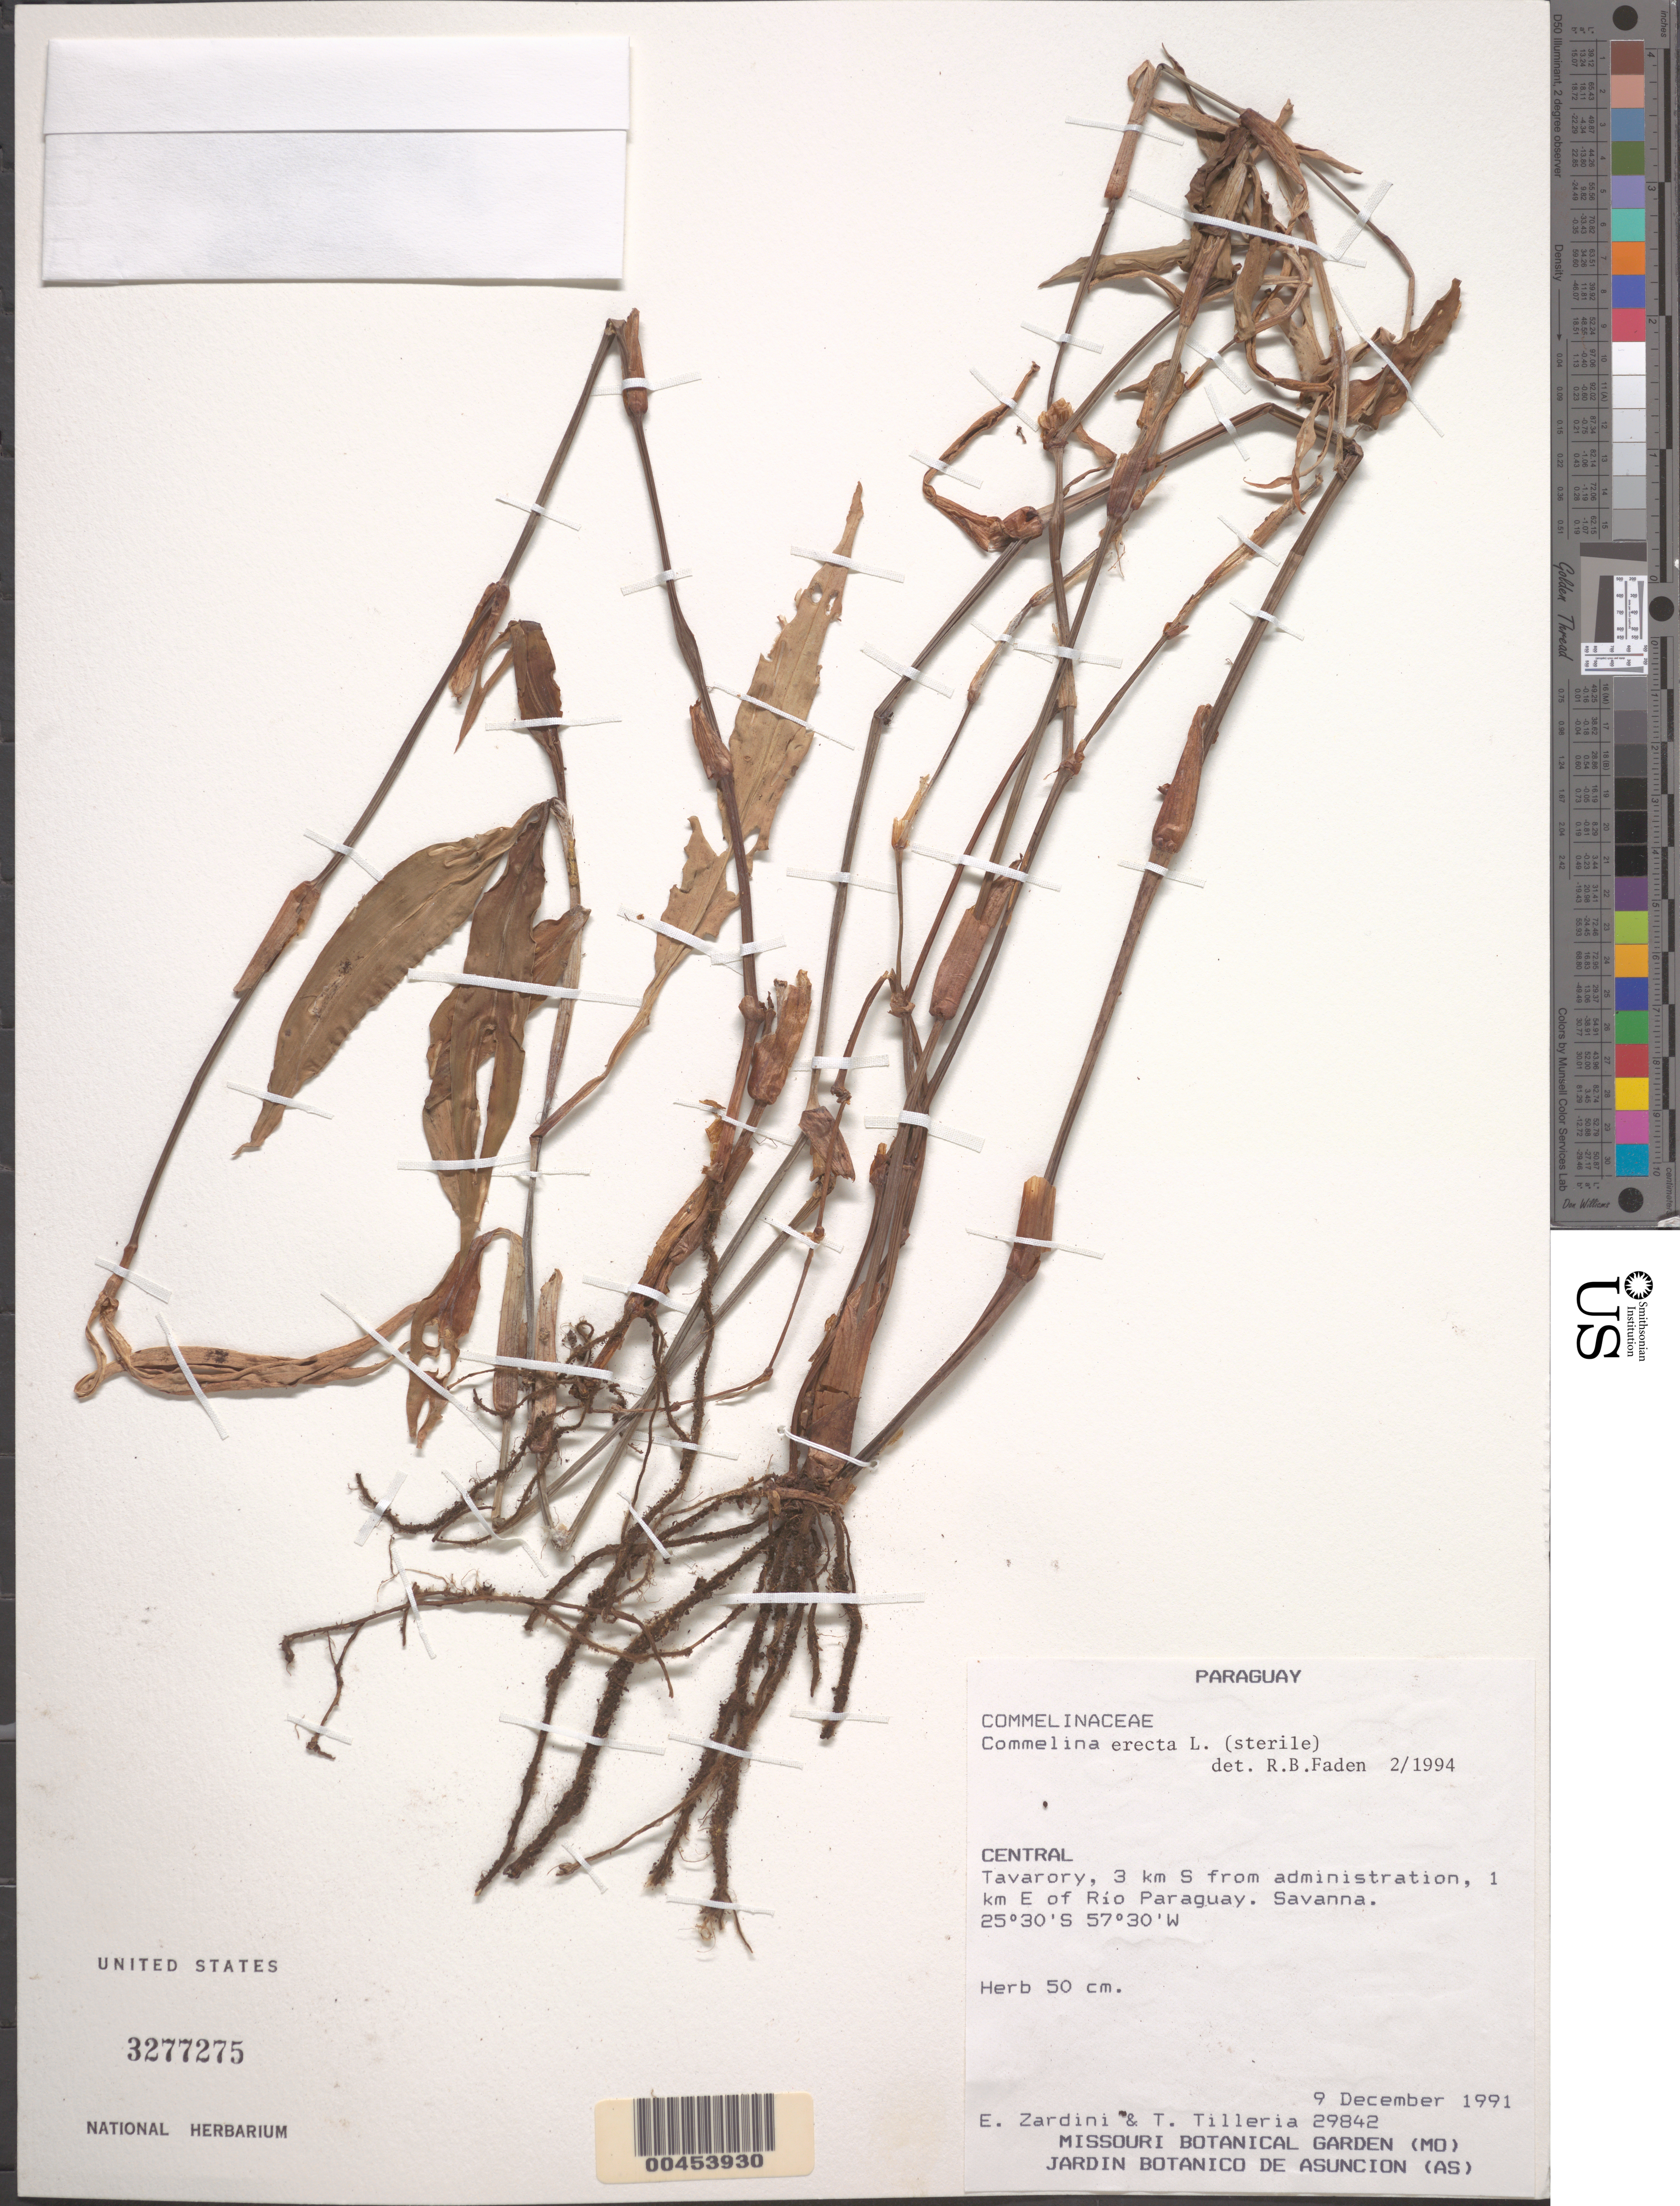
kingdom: Plantae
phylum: Tracheophyta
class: Liliopsida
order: Commelinales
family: Commelinaceae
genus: Commelina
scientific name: Commelina erecta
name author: L.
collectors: E. M. Zardini & T. Tilleria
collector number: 29842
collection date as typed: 09 Dec 1991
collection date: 1991-12-09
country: Paraguay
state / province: Central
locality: Tavarory, e of rio paraguay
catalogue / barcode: US 3277275